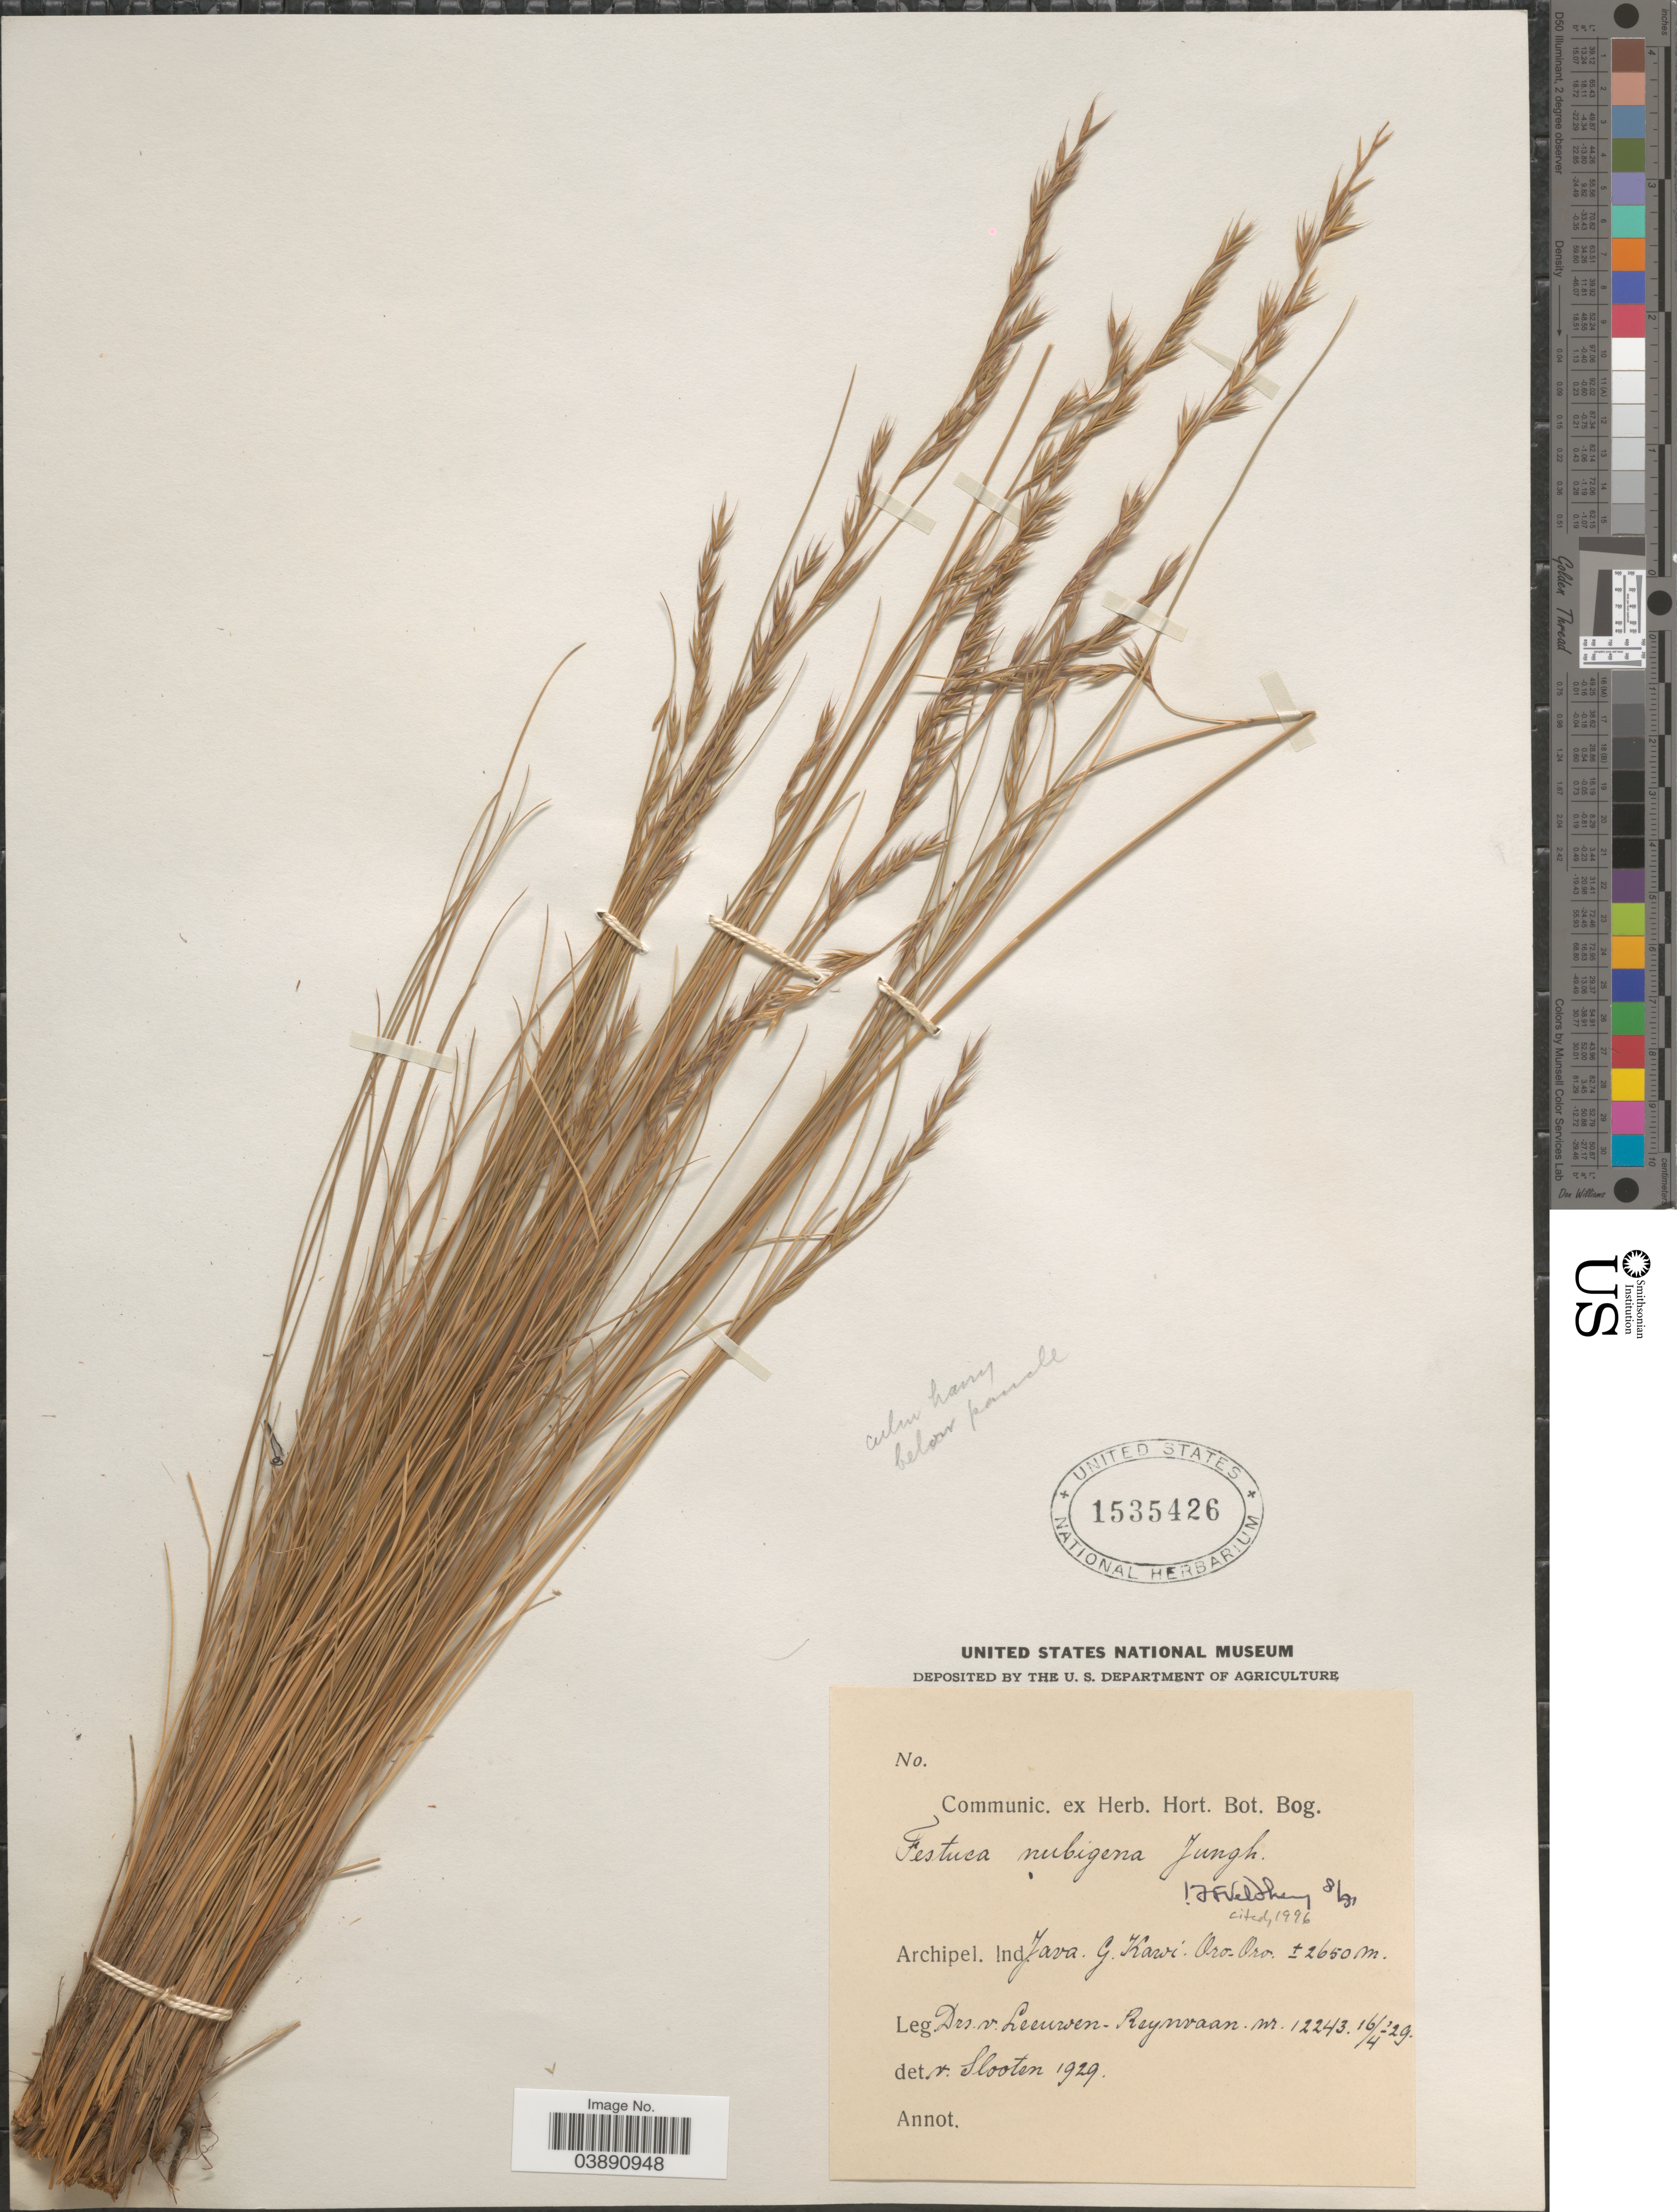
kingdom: Plantae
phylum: Tracheophyta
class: Liliopsida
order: Poales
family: Poaceae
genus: Festuca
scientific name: Festuca nubigena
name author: Jungh.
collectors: Leeuwen-Reijnvaarn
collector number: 12243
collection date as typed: Transcribed d/m/y: 16/4/29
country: Indonesia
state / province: Java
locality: Archipel. Ind. Java. G. Kawi. Oro-Oro.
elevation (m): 2650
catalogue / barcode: US 1535426